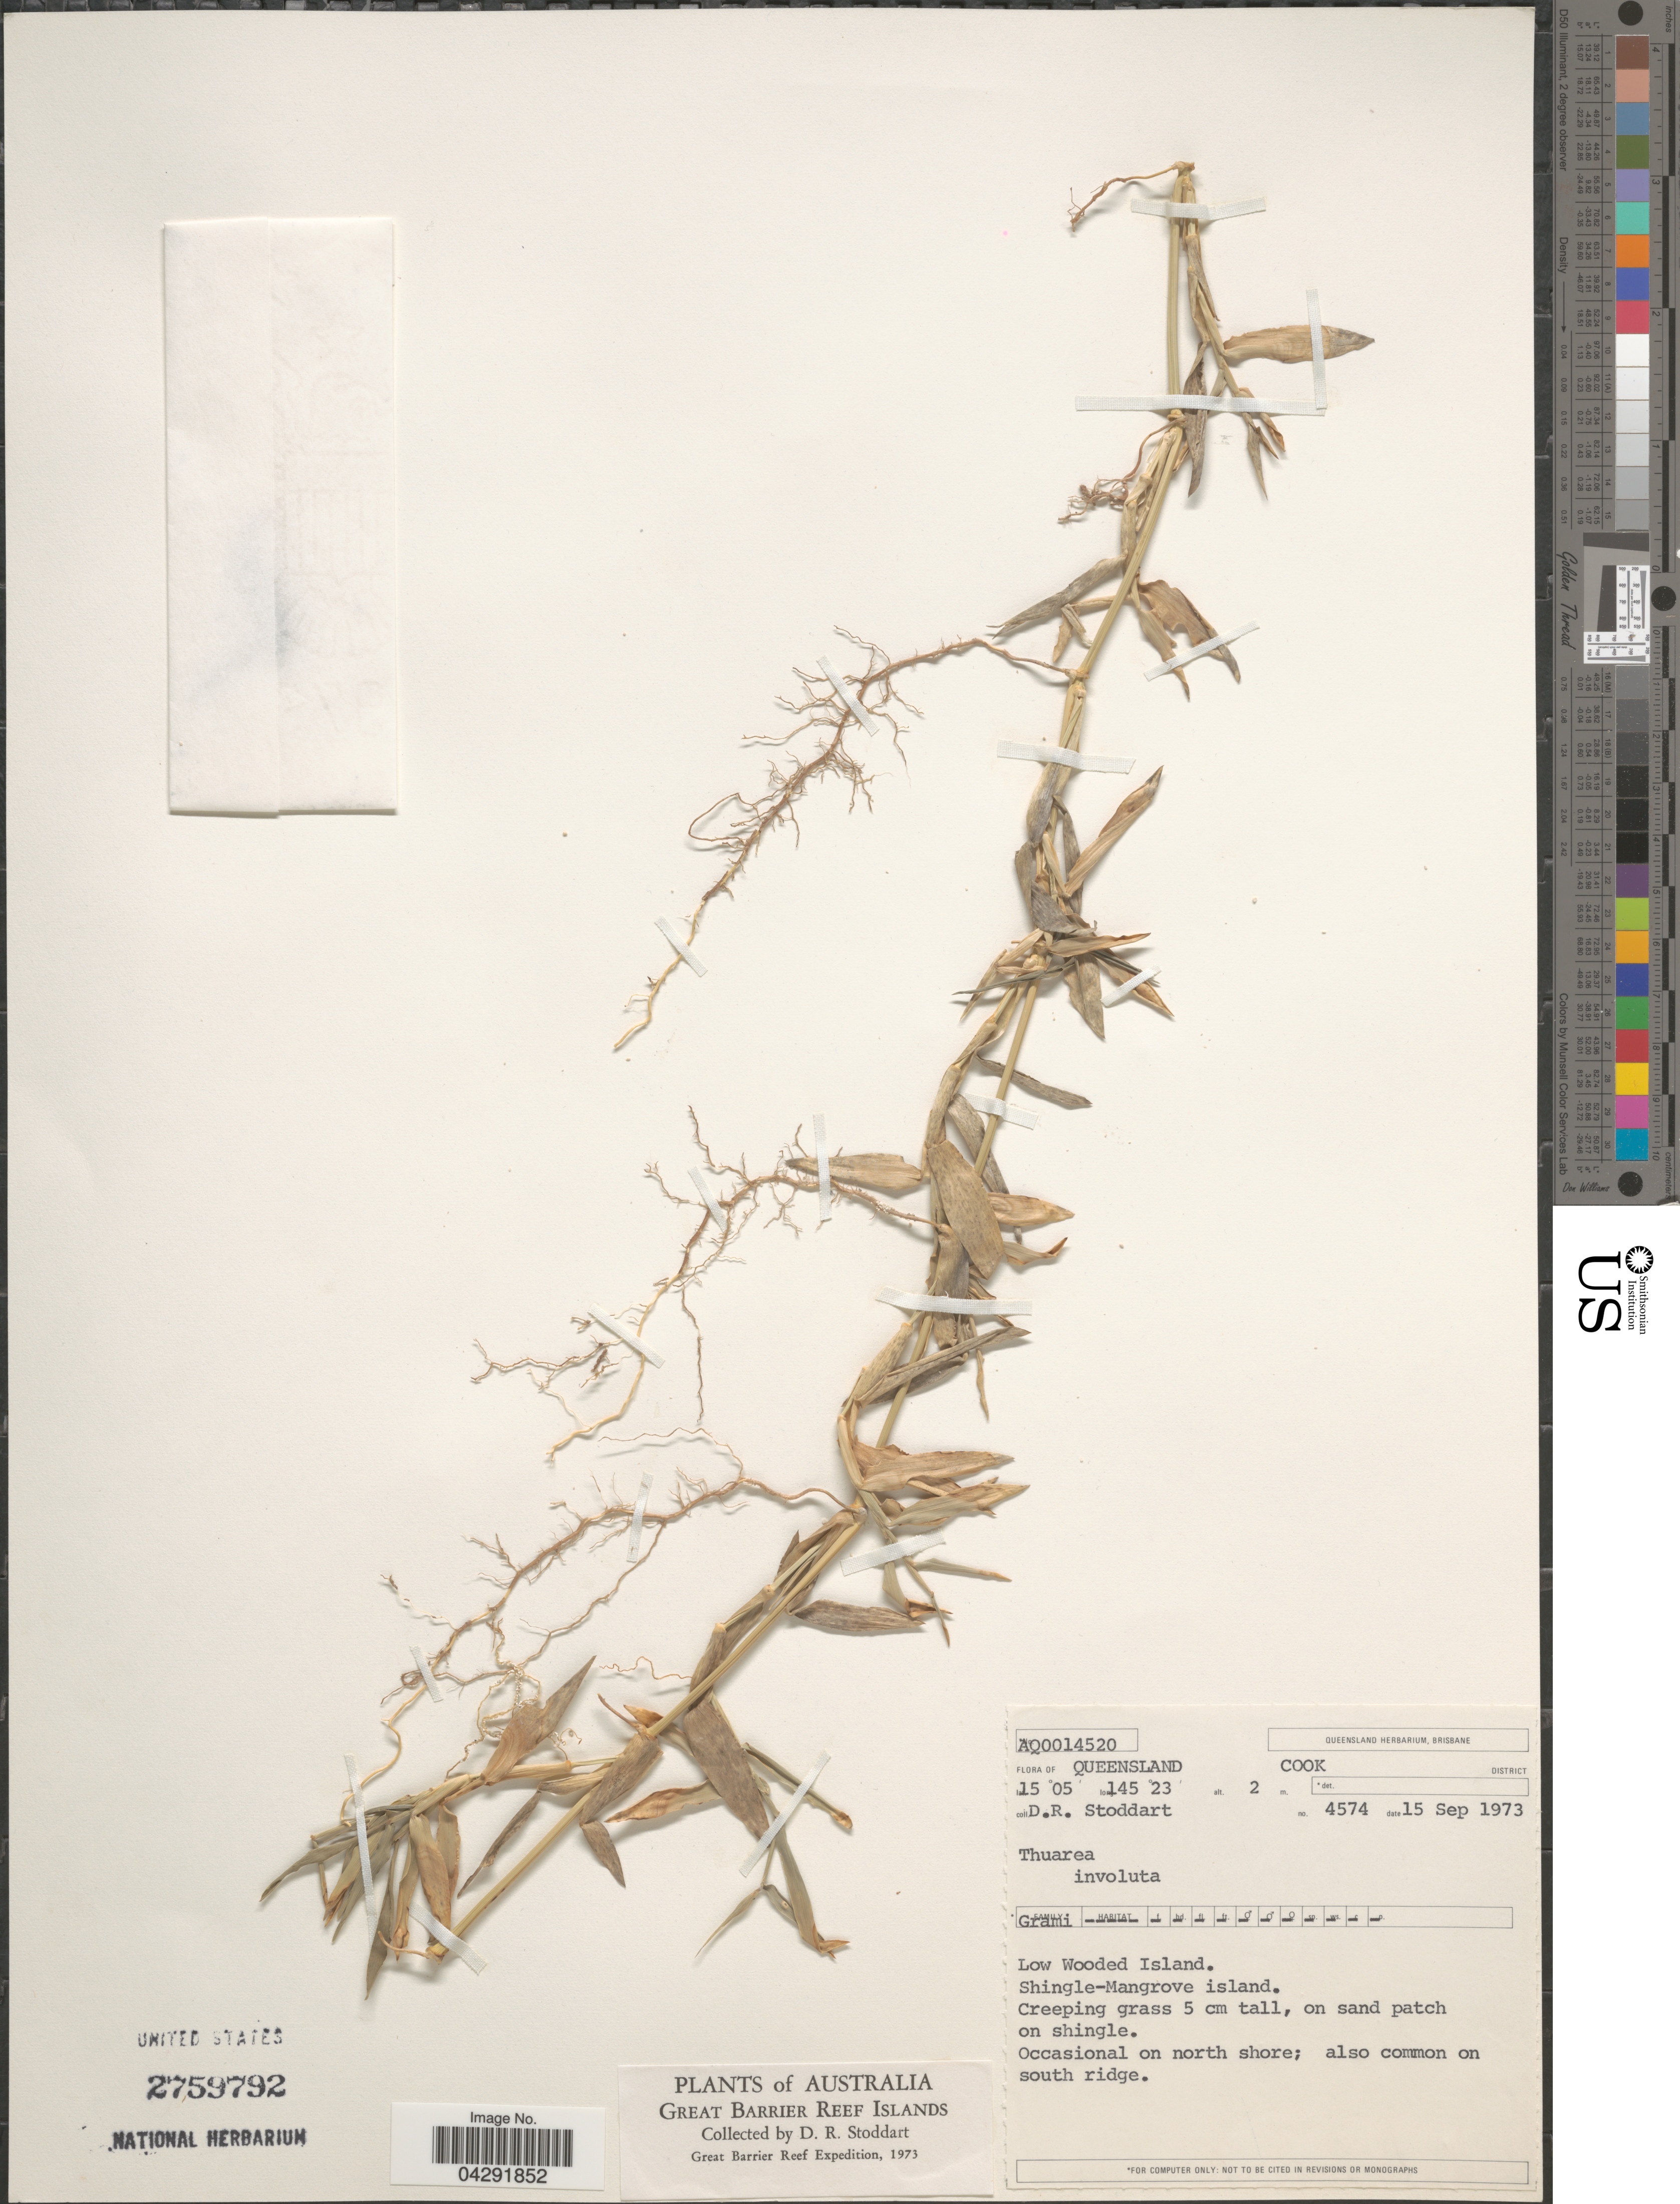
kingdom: Plantae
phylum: Tracheophyta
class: Liliopsida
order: Poales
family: Poaceae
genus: Thuarea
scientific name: Thuarea involuta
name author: (G. Forst.) R. Br. ex Sm.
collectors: D. R. Stoddart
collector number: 4574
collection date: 1973-09-15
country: Australia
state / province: Queensland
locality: Cook District. Low Wooded Island. Shingle-Mangrove island. Occasional on north shore; also common on south ridge. Great Barrier Reef Islands. Great Barrier Reef Expedition, 1973.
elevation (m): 2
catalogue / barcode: US 2759792